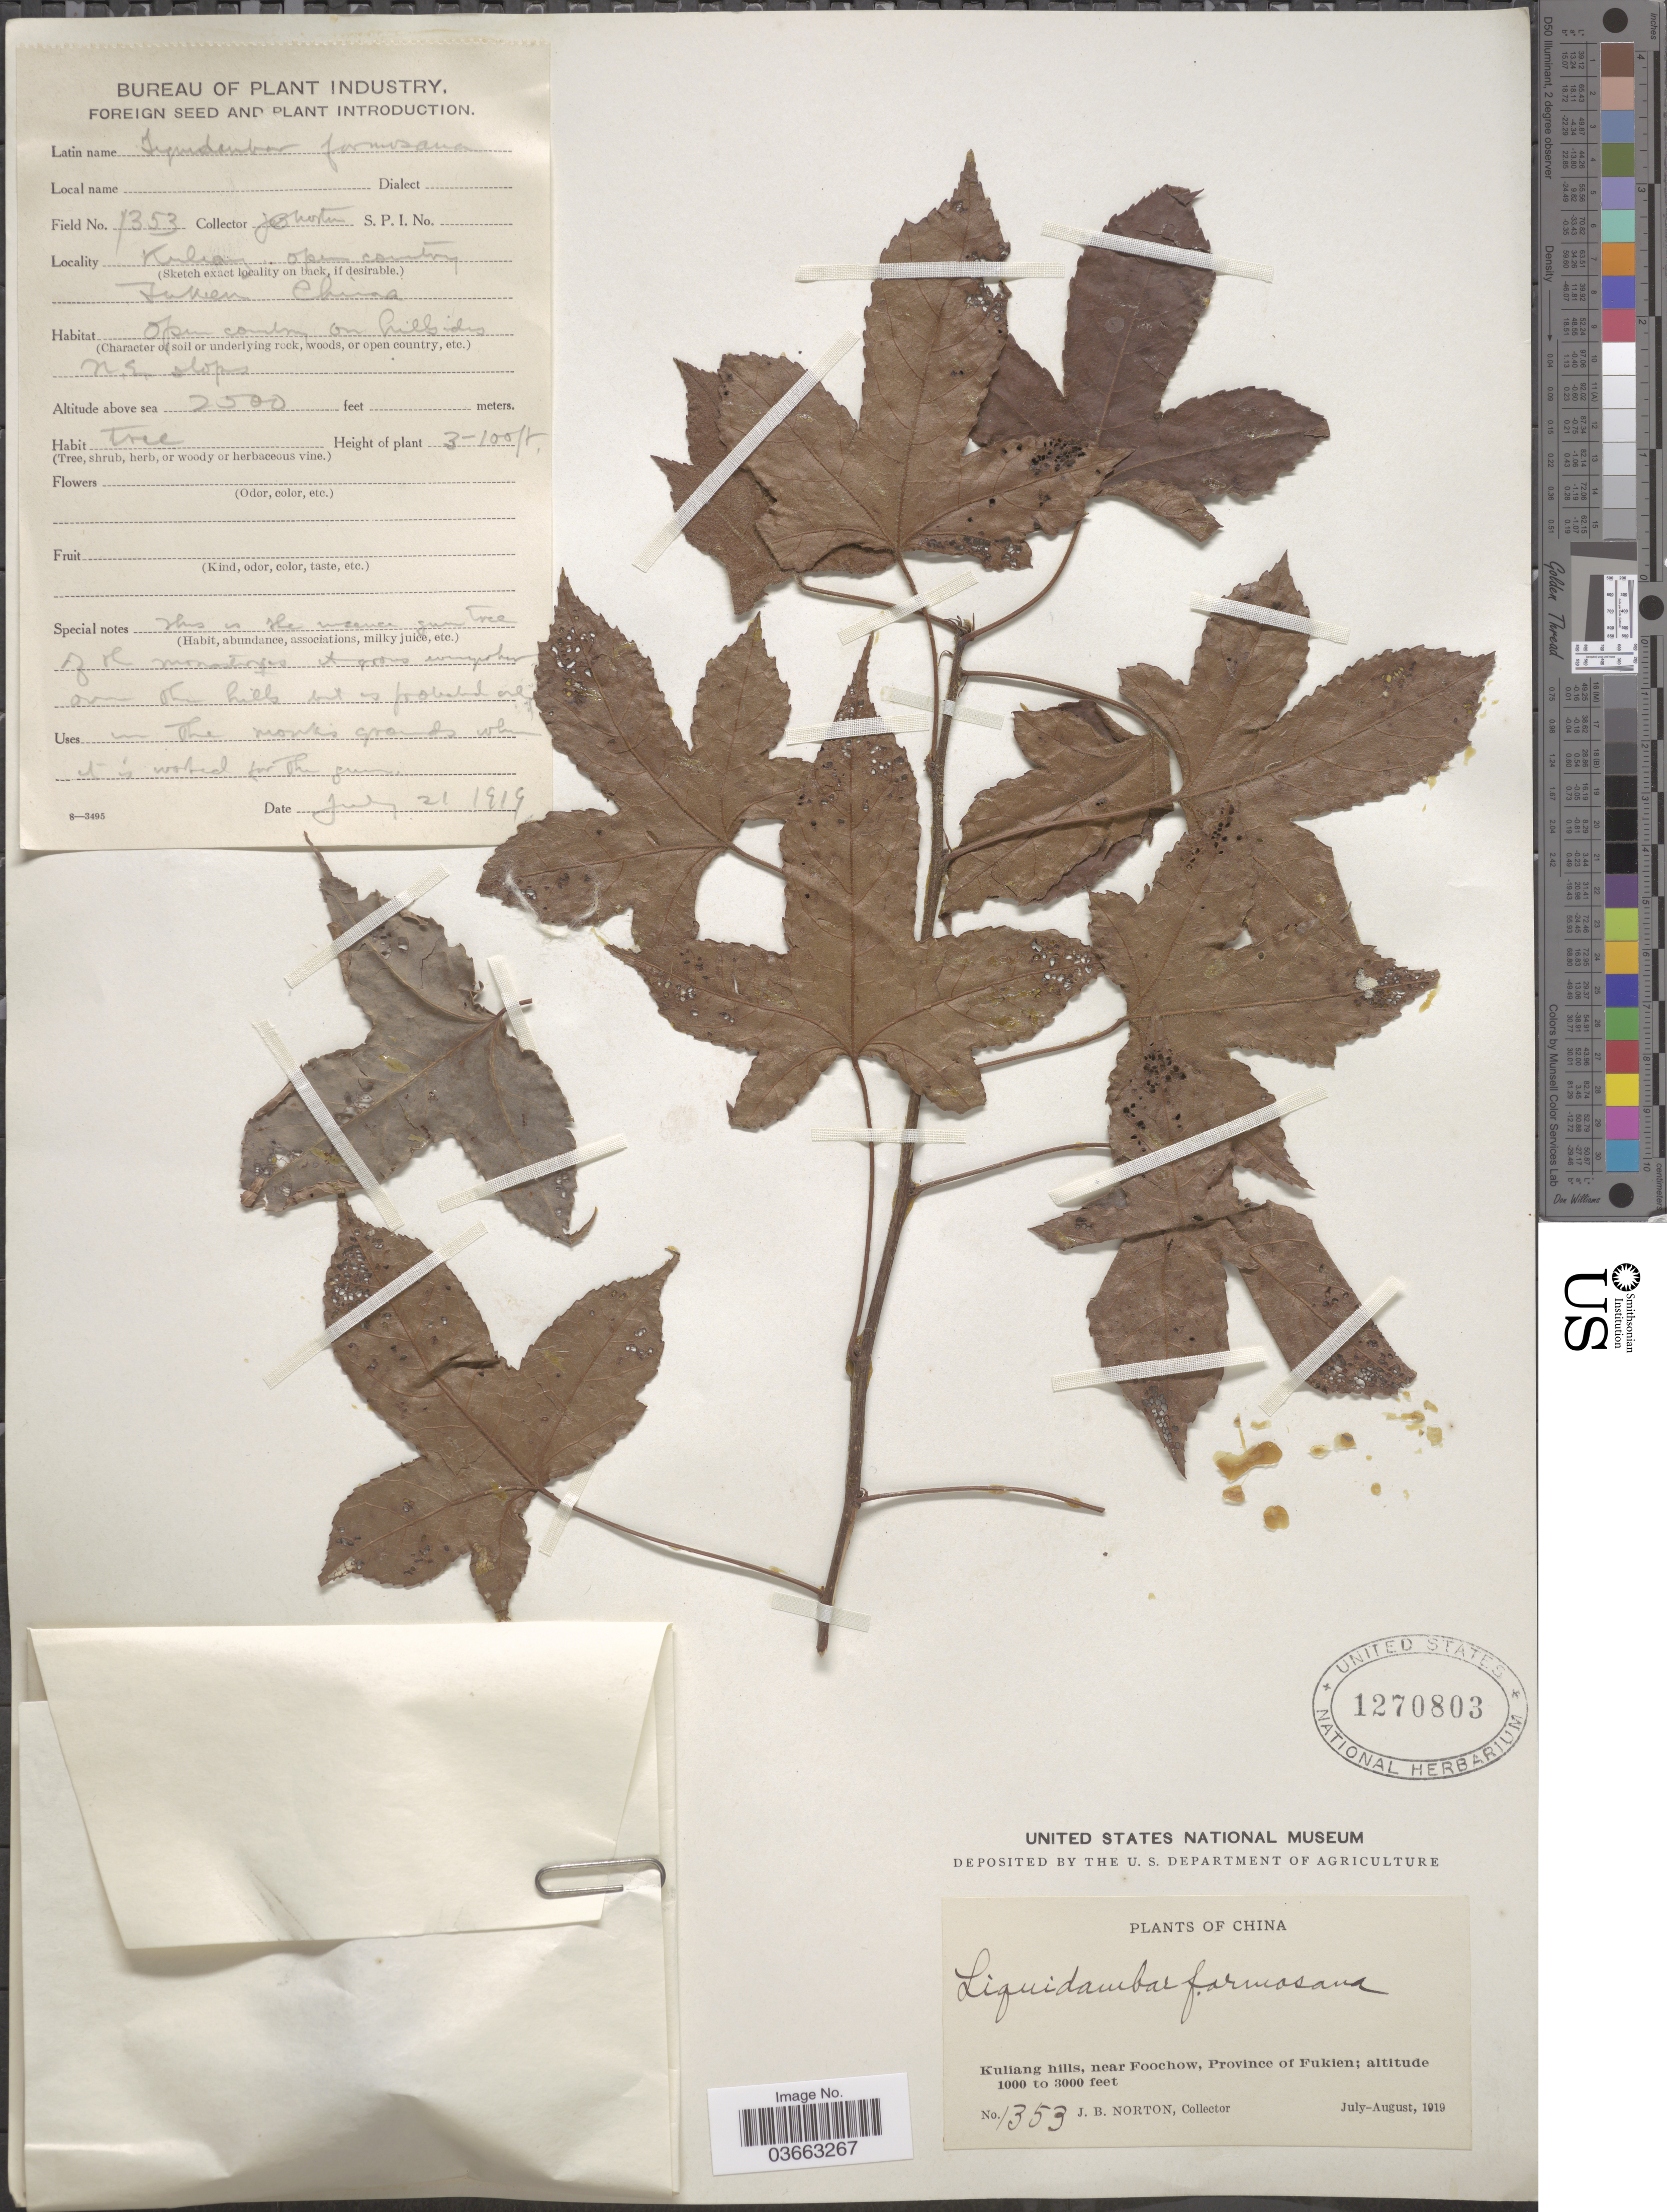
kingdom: Plantae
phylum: Tracheophyta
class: Magnoliopsida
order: Saxifragales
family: Altingiaceae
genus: Liquidambar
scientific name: Liquidambar formosana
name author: Hance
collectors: J. B. Norton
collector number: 1353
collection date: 1919-07-21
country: China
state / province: Fujian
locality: Kuliang hills, near Foochow, Province of Fukien.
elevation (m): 762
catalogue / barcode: US 1270803